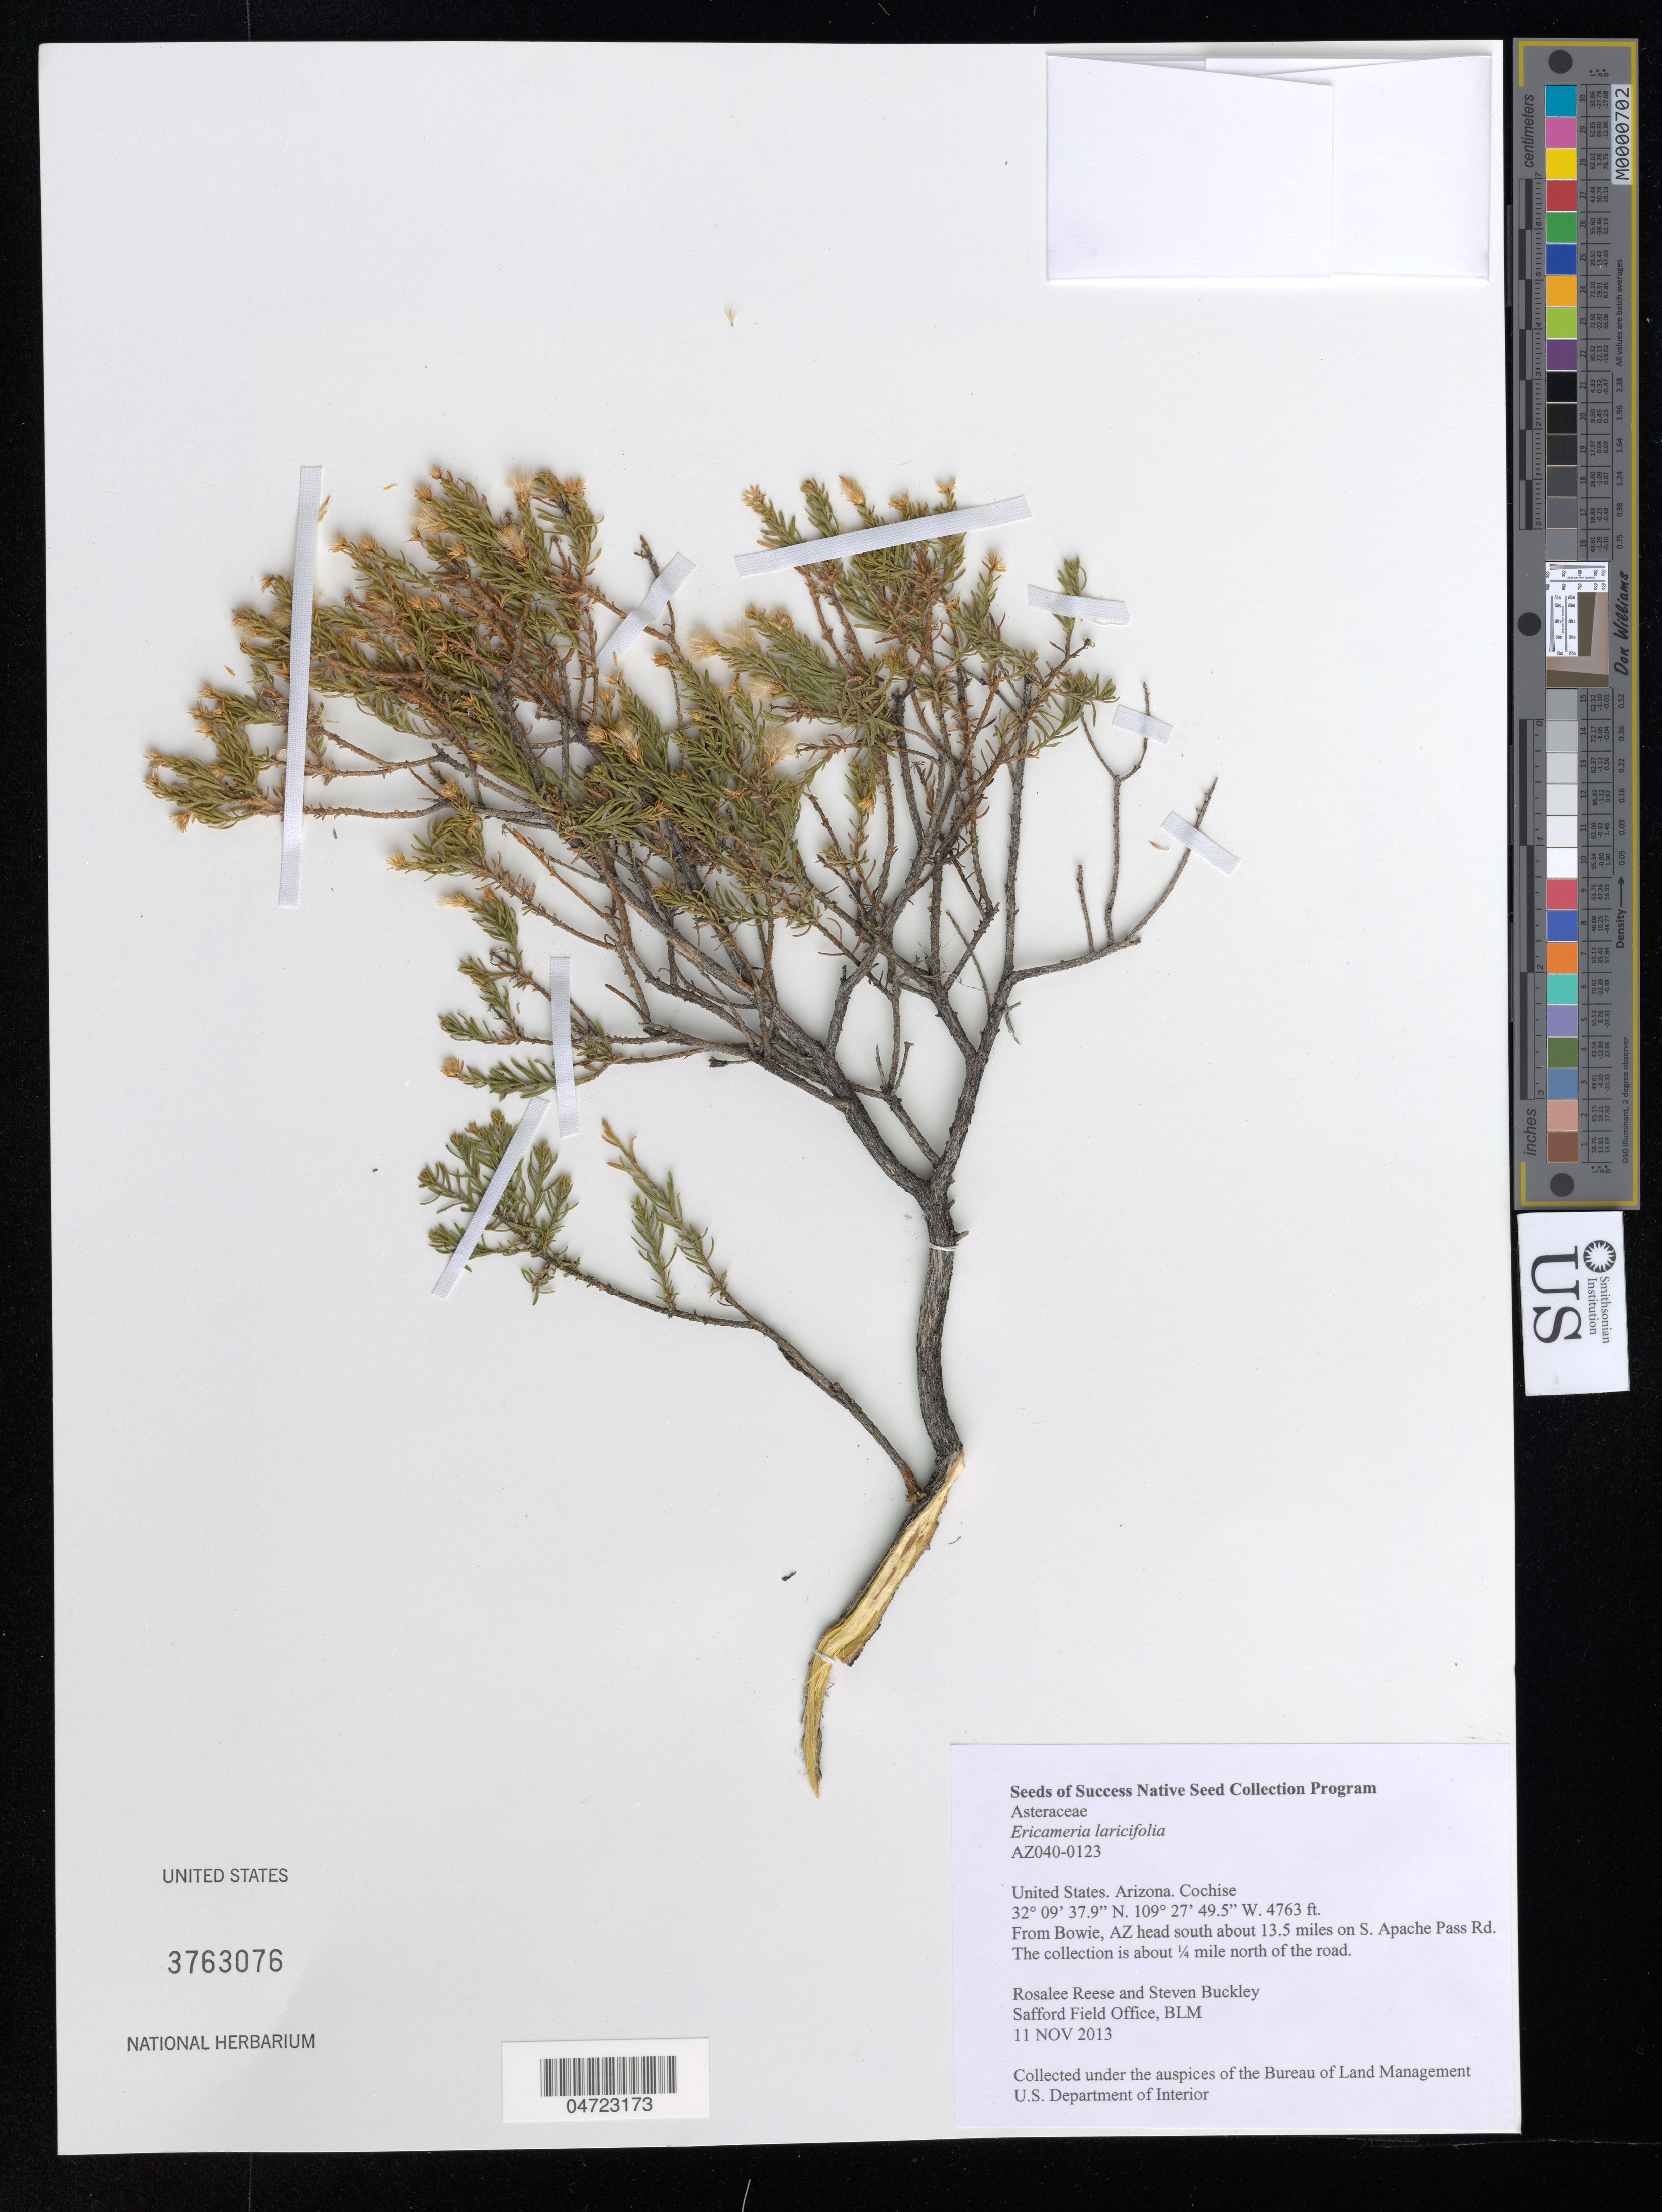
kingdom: Plantae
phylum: Tracheophyta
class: Magnoliopsida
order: Asterales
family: Asteraceae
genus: Ericameria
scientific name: Ericameria laricifolia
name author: (A. Gray) Shinners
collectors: R. Reese & S. Buckley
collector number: AZ040-0123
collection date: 2013-11-11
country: United States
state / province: Arizona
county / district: Cochise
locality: Cochise. From Bowie, AZ head south about 13.5 miles on S. Apache Pass Rd. The collection is about ¼ mile north of the road.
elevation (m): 1452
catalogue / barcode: US 3763076